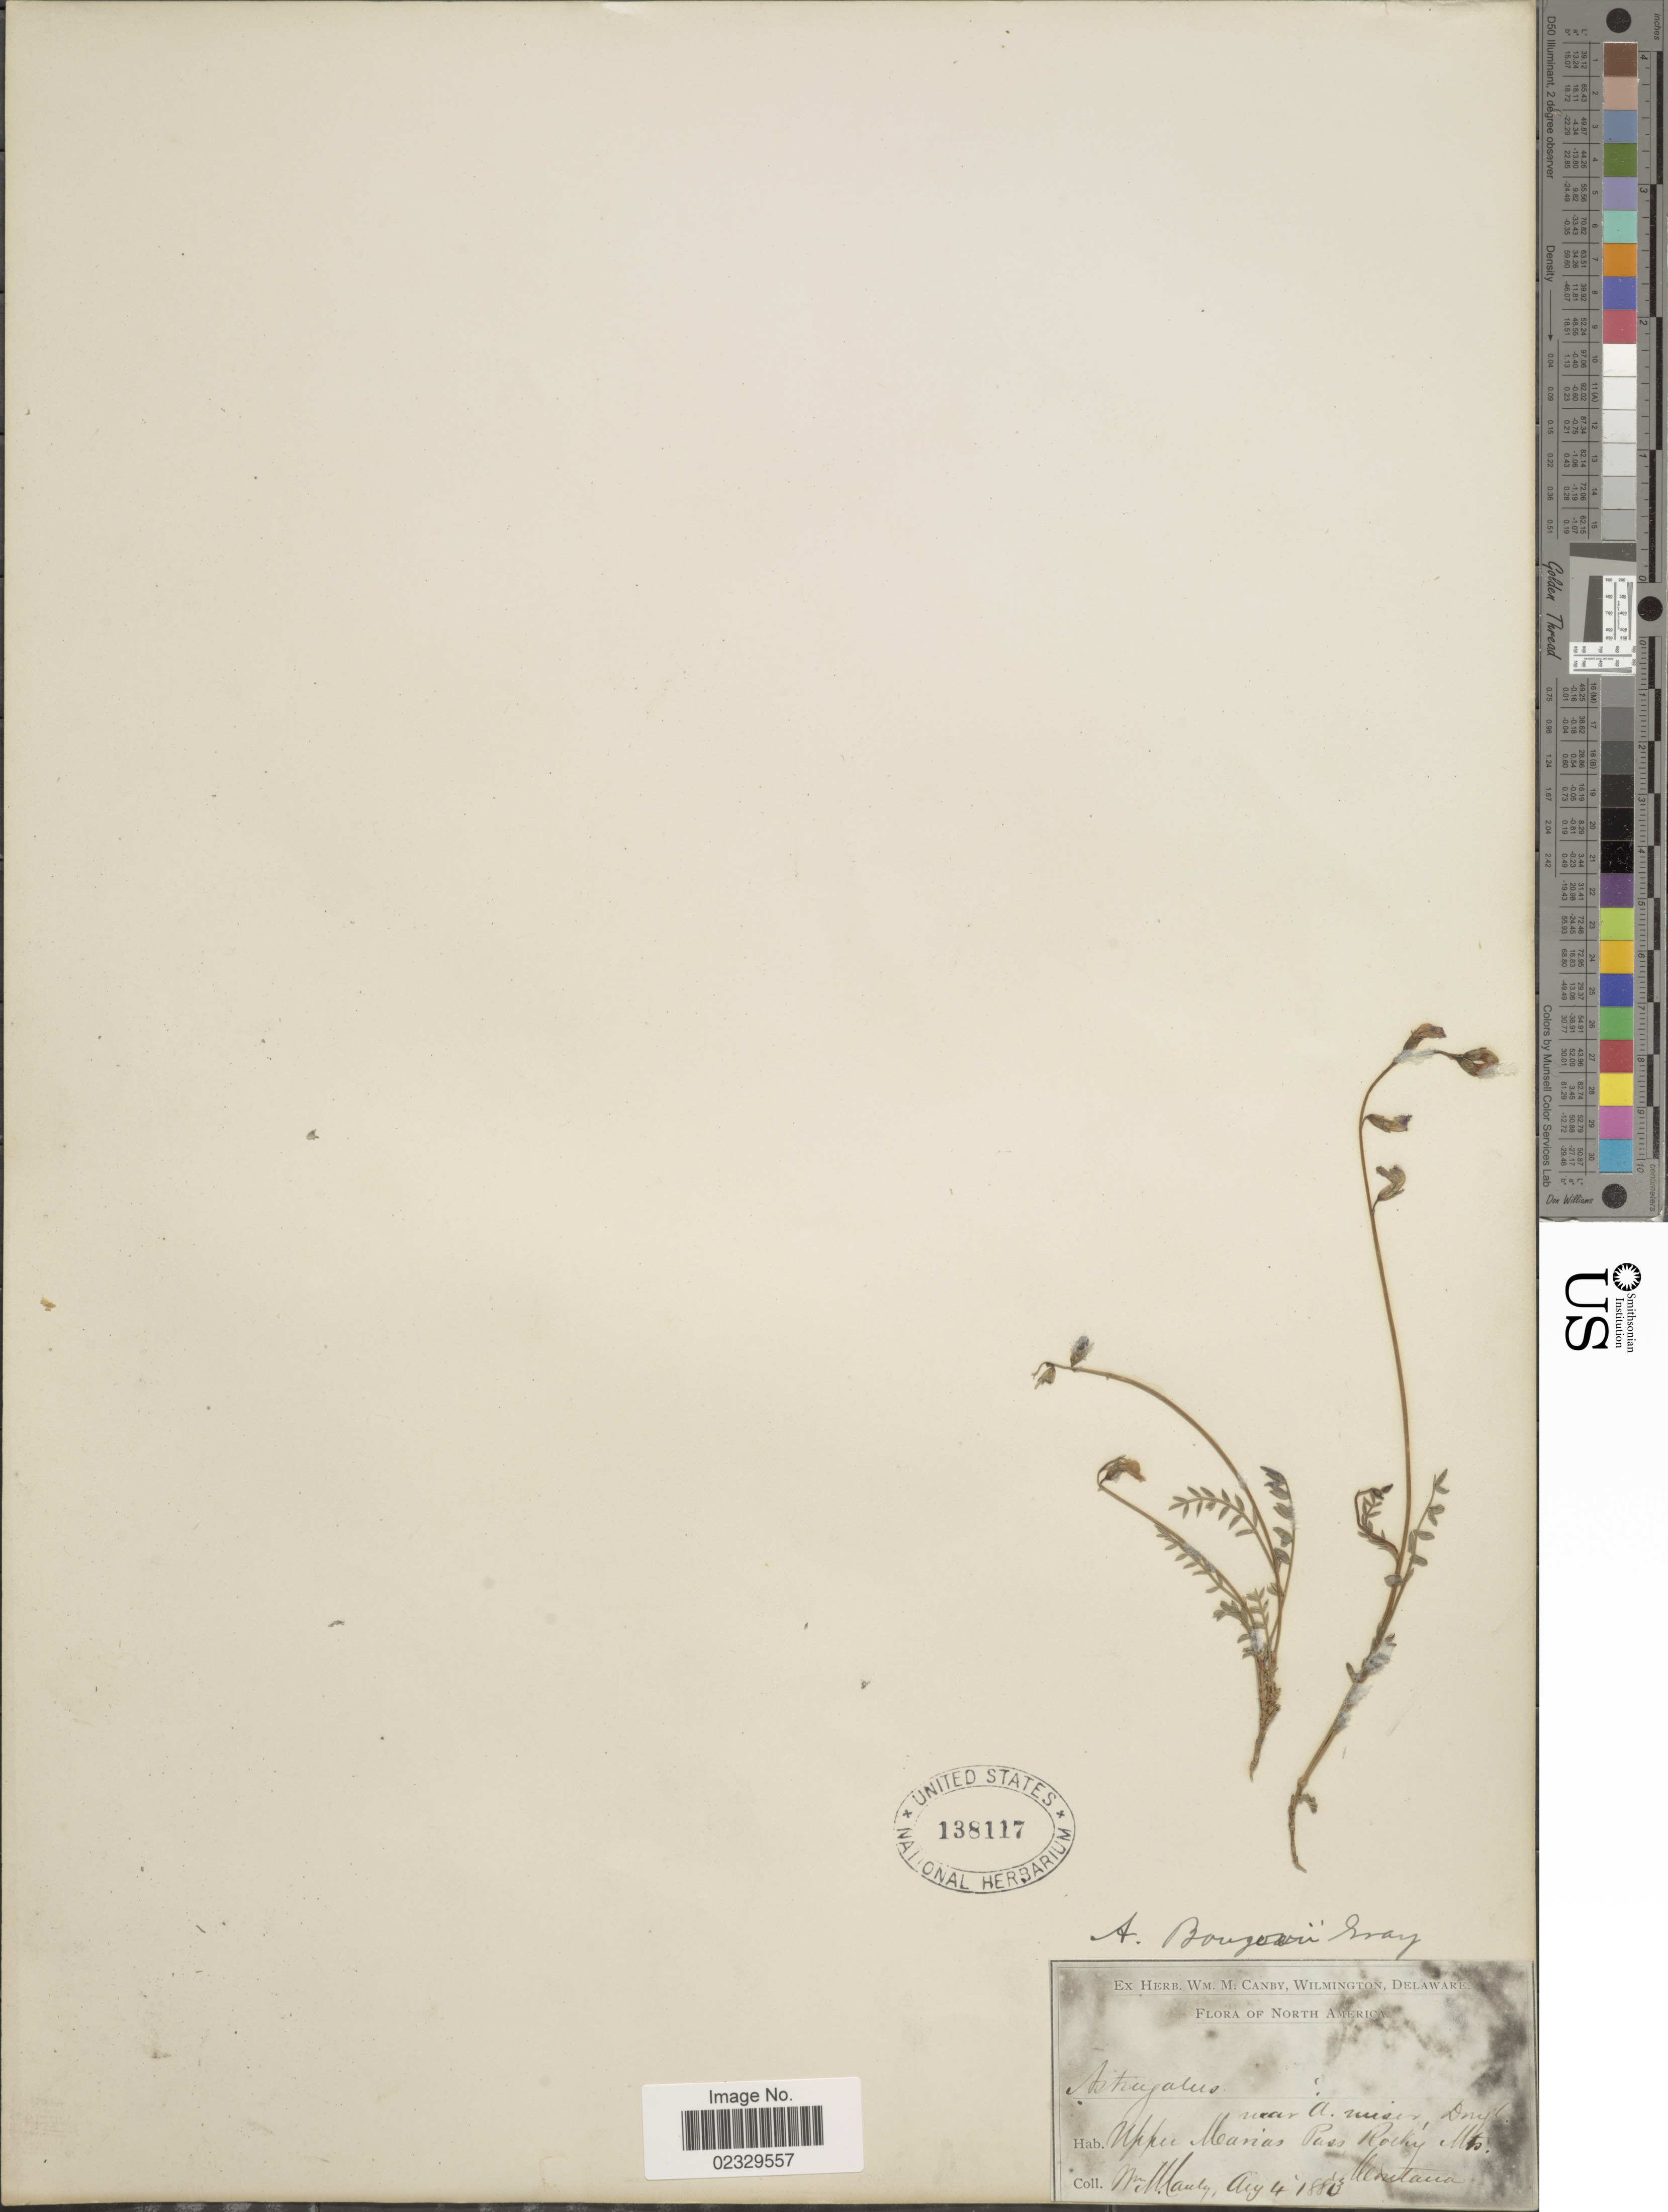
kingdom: Plantae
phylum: Tracheophyta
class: Magnoliopsida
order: Fabales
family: Fabaceae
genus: Astragalus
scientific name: Astragalus bourgovii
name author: A. Gray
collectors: W. M. Canby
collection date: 1883-08-04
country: United States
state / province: Montana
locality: Upper Marias Pass Rocky Mts.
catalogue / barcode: US 138117